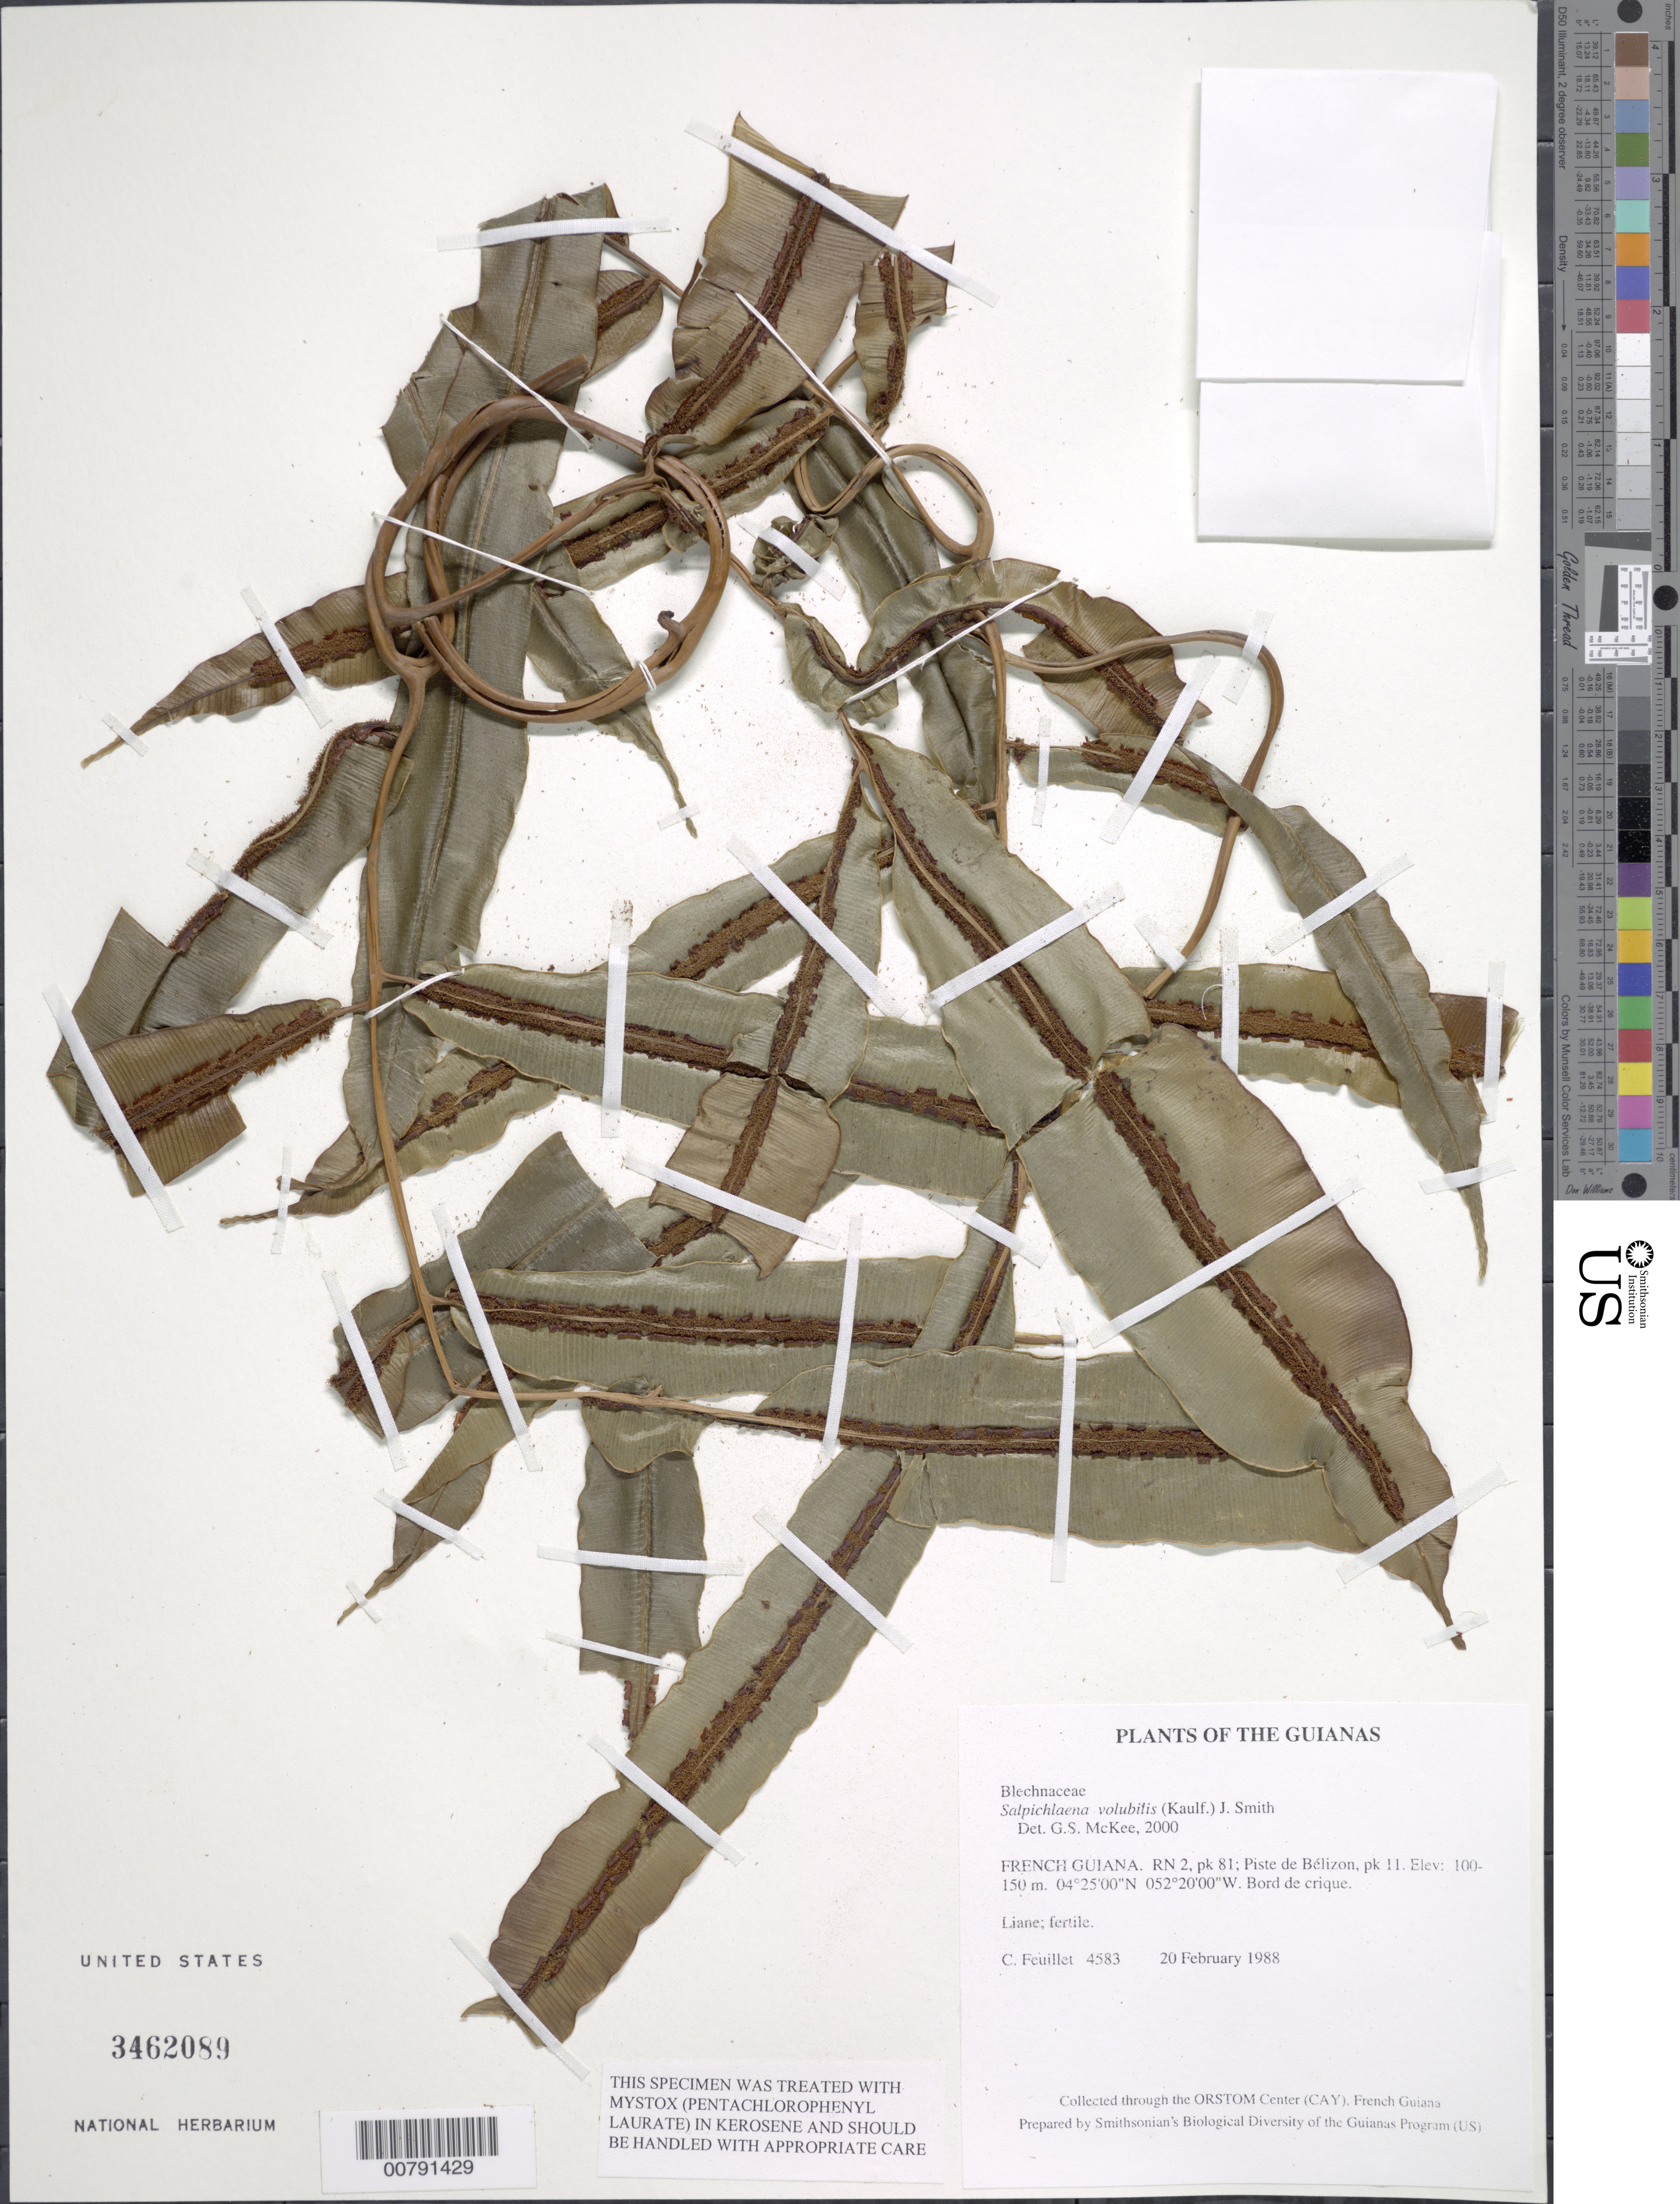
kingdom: Plantae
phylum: Tracheophyta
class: Polypodiopsida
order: Polypodiales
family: Blechnaceae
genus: Salpichlaena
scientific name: Salpichlaena volubilis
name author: (Kaulf.) J. Sm.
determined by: McKee, G. S., (US), NMNH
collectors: C. Feuillet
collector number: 4583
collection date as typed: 20 Feb 1988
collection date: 1988-02-20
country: French Guiana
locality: RN 2, pk 81; Piste de Bélizon, pk 11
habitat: Bord de crique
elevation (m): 100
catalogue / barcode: US 3462089